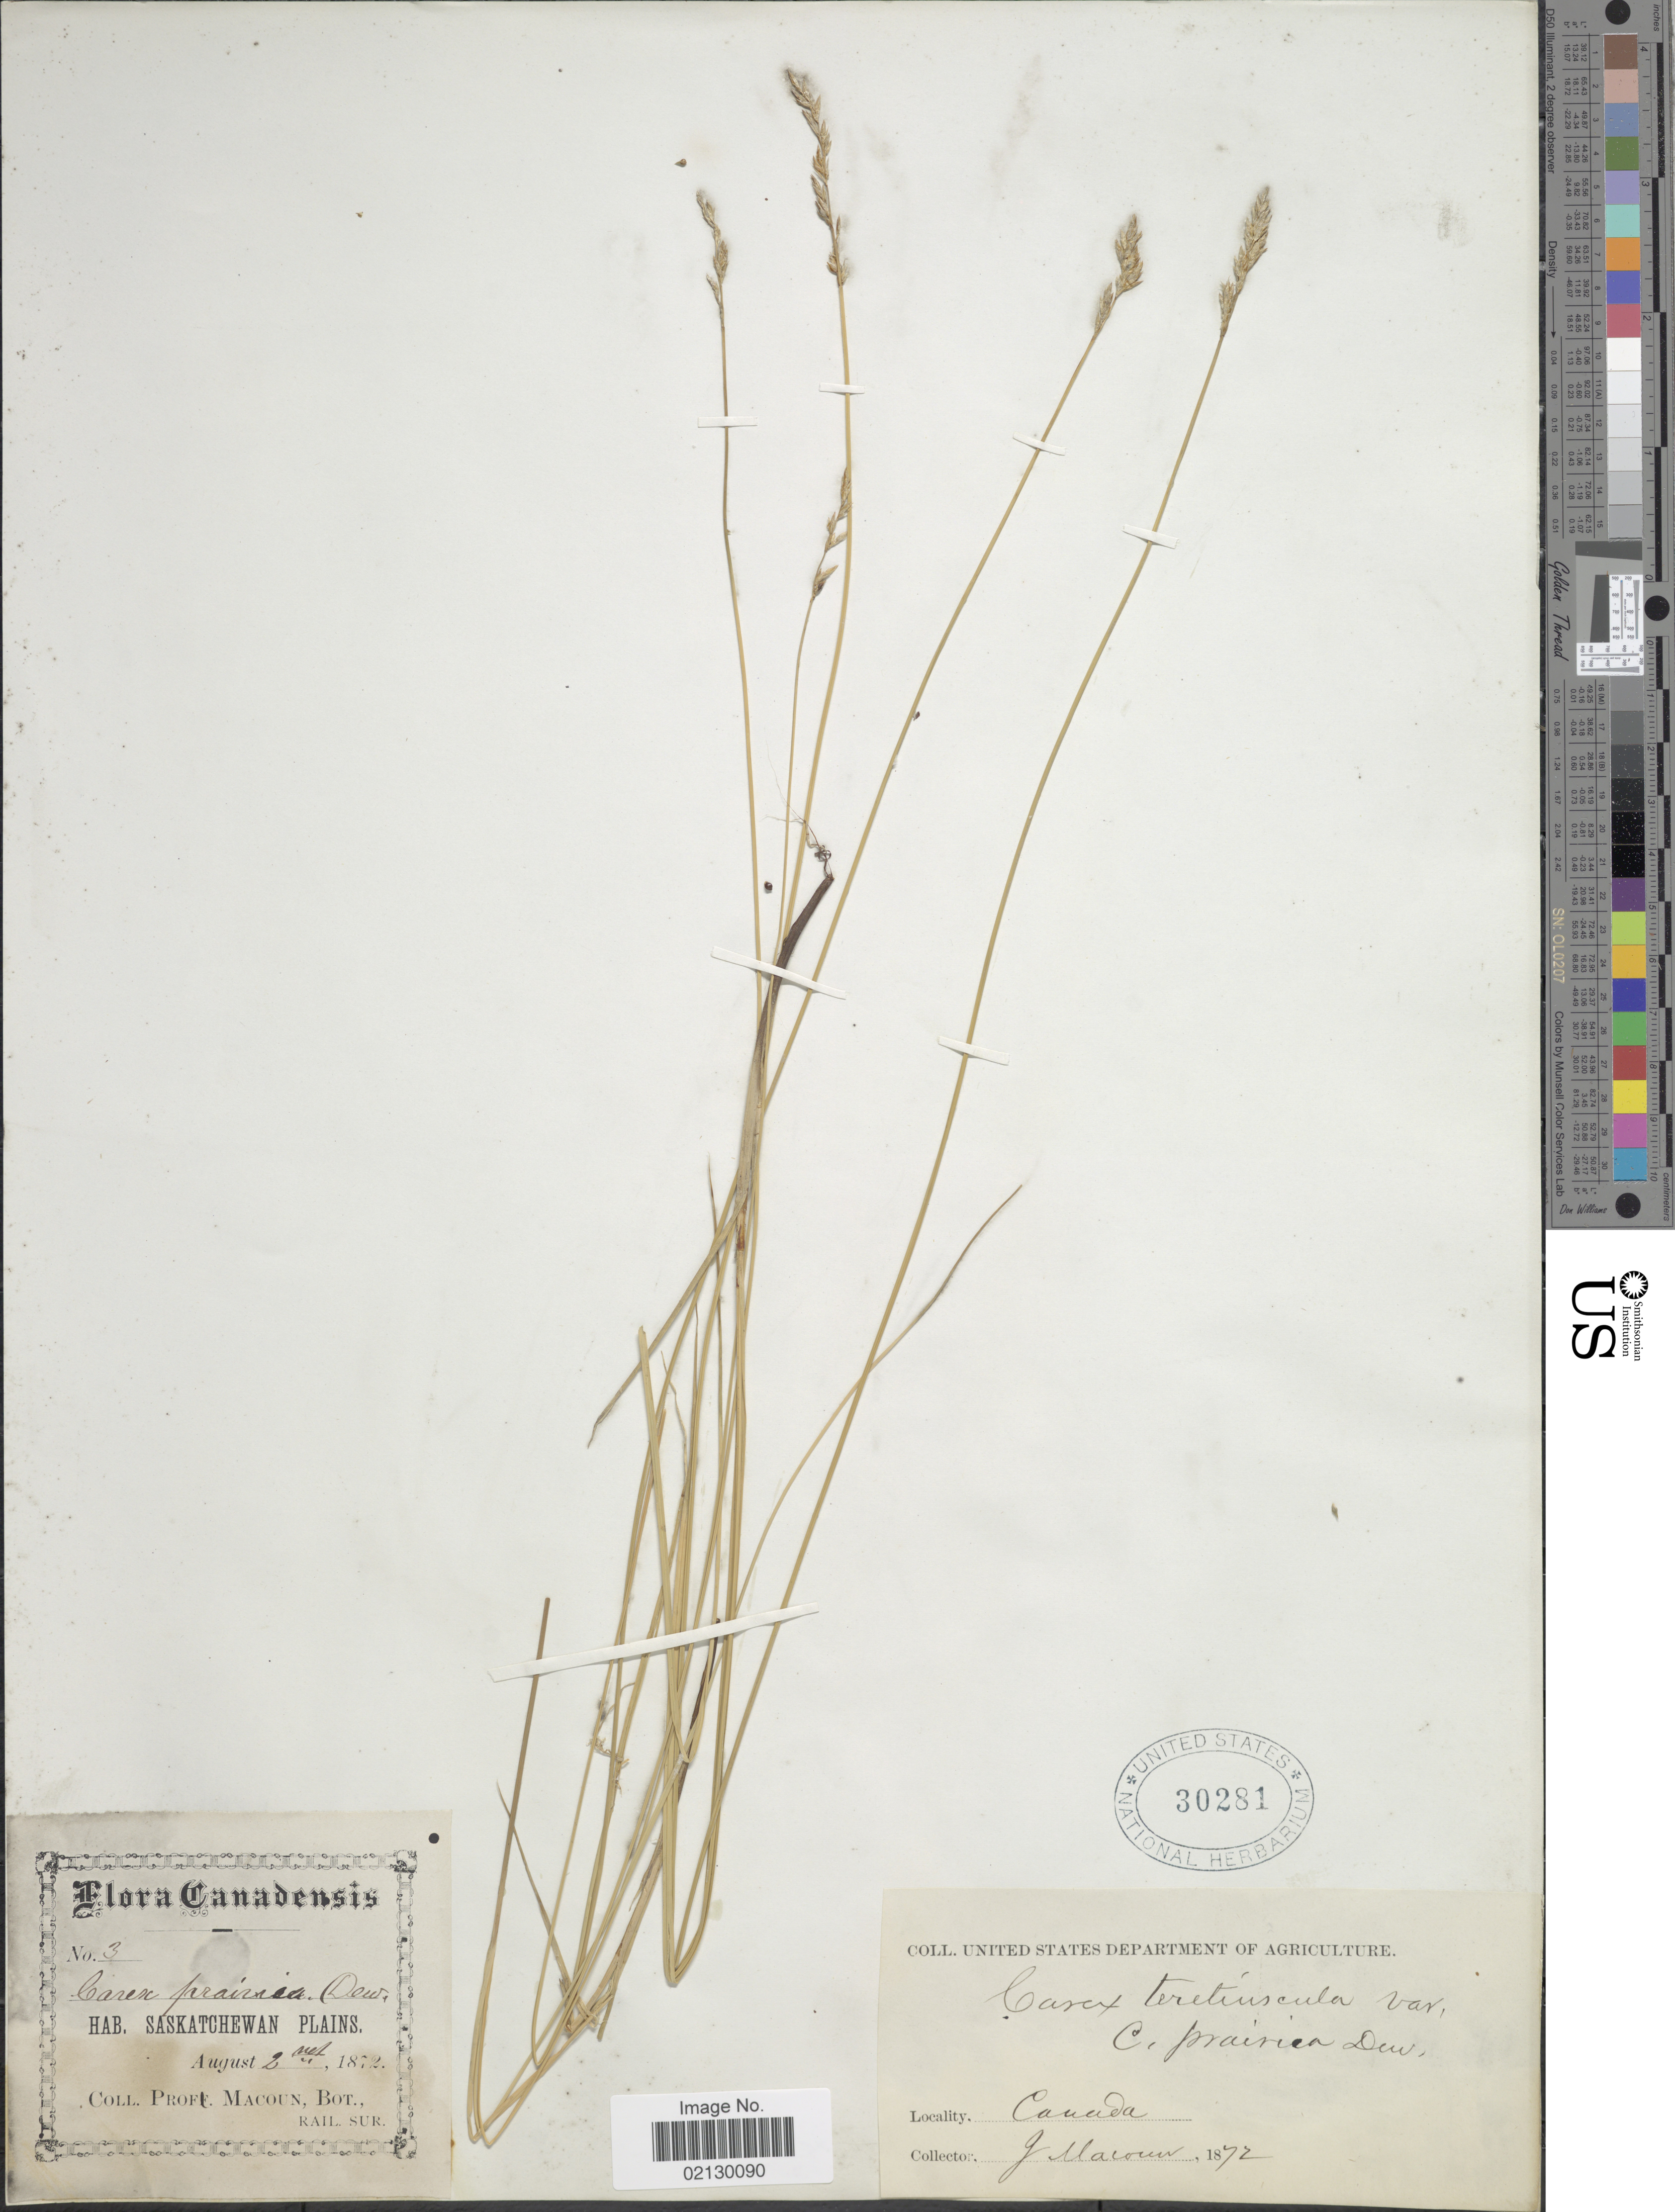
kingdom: Plantae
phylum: Tracheophyta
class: Liliopsida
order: Poales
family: Cyperaceae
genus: Carex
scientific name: Carex prairea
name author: Dewey ex Alph. Wood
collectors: J. Macoun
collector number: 3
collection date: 1872-08-02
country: Canada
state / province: Saskatchewan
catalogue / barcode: US 30281